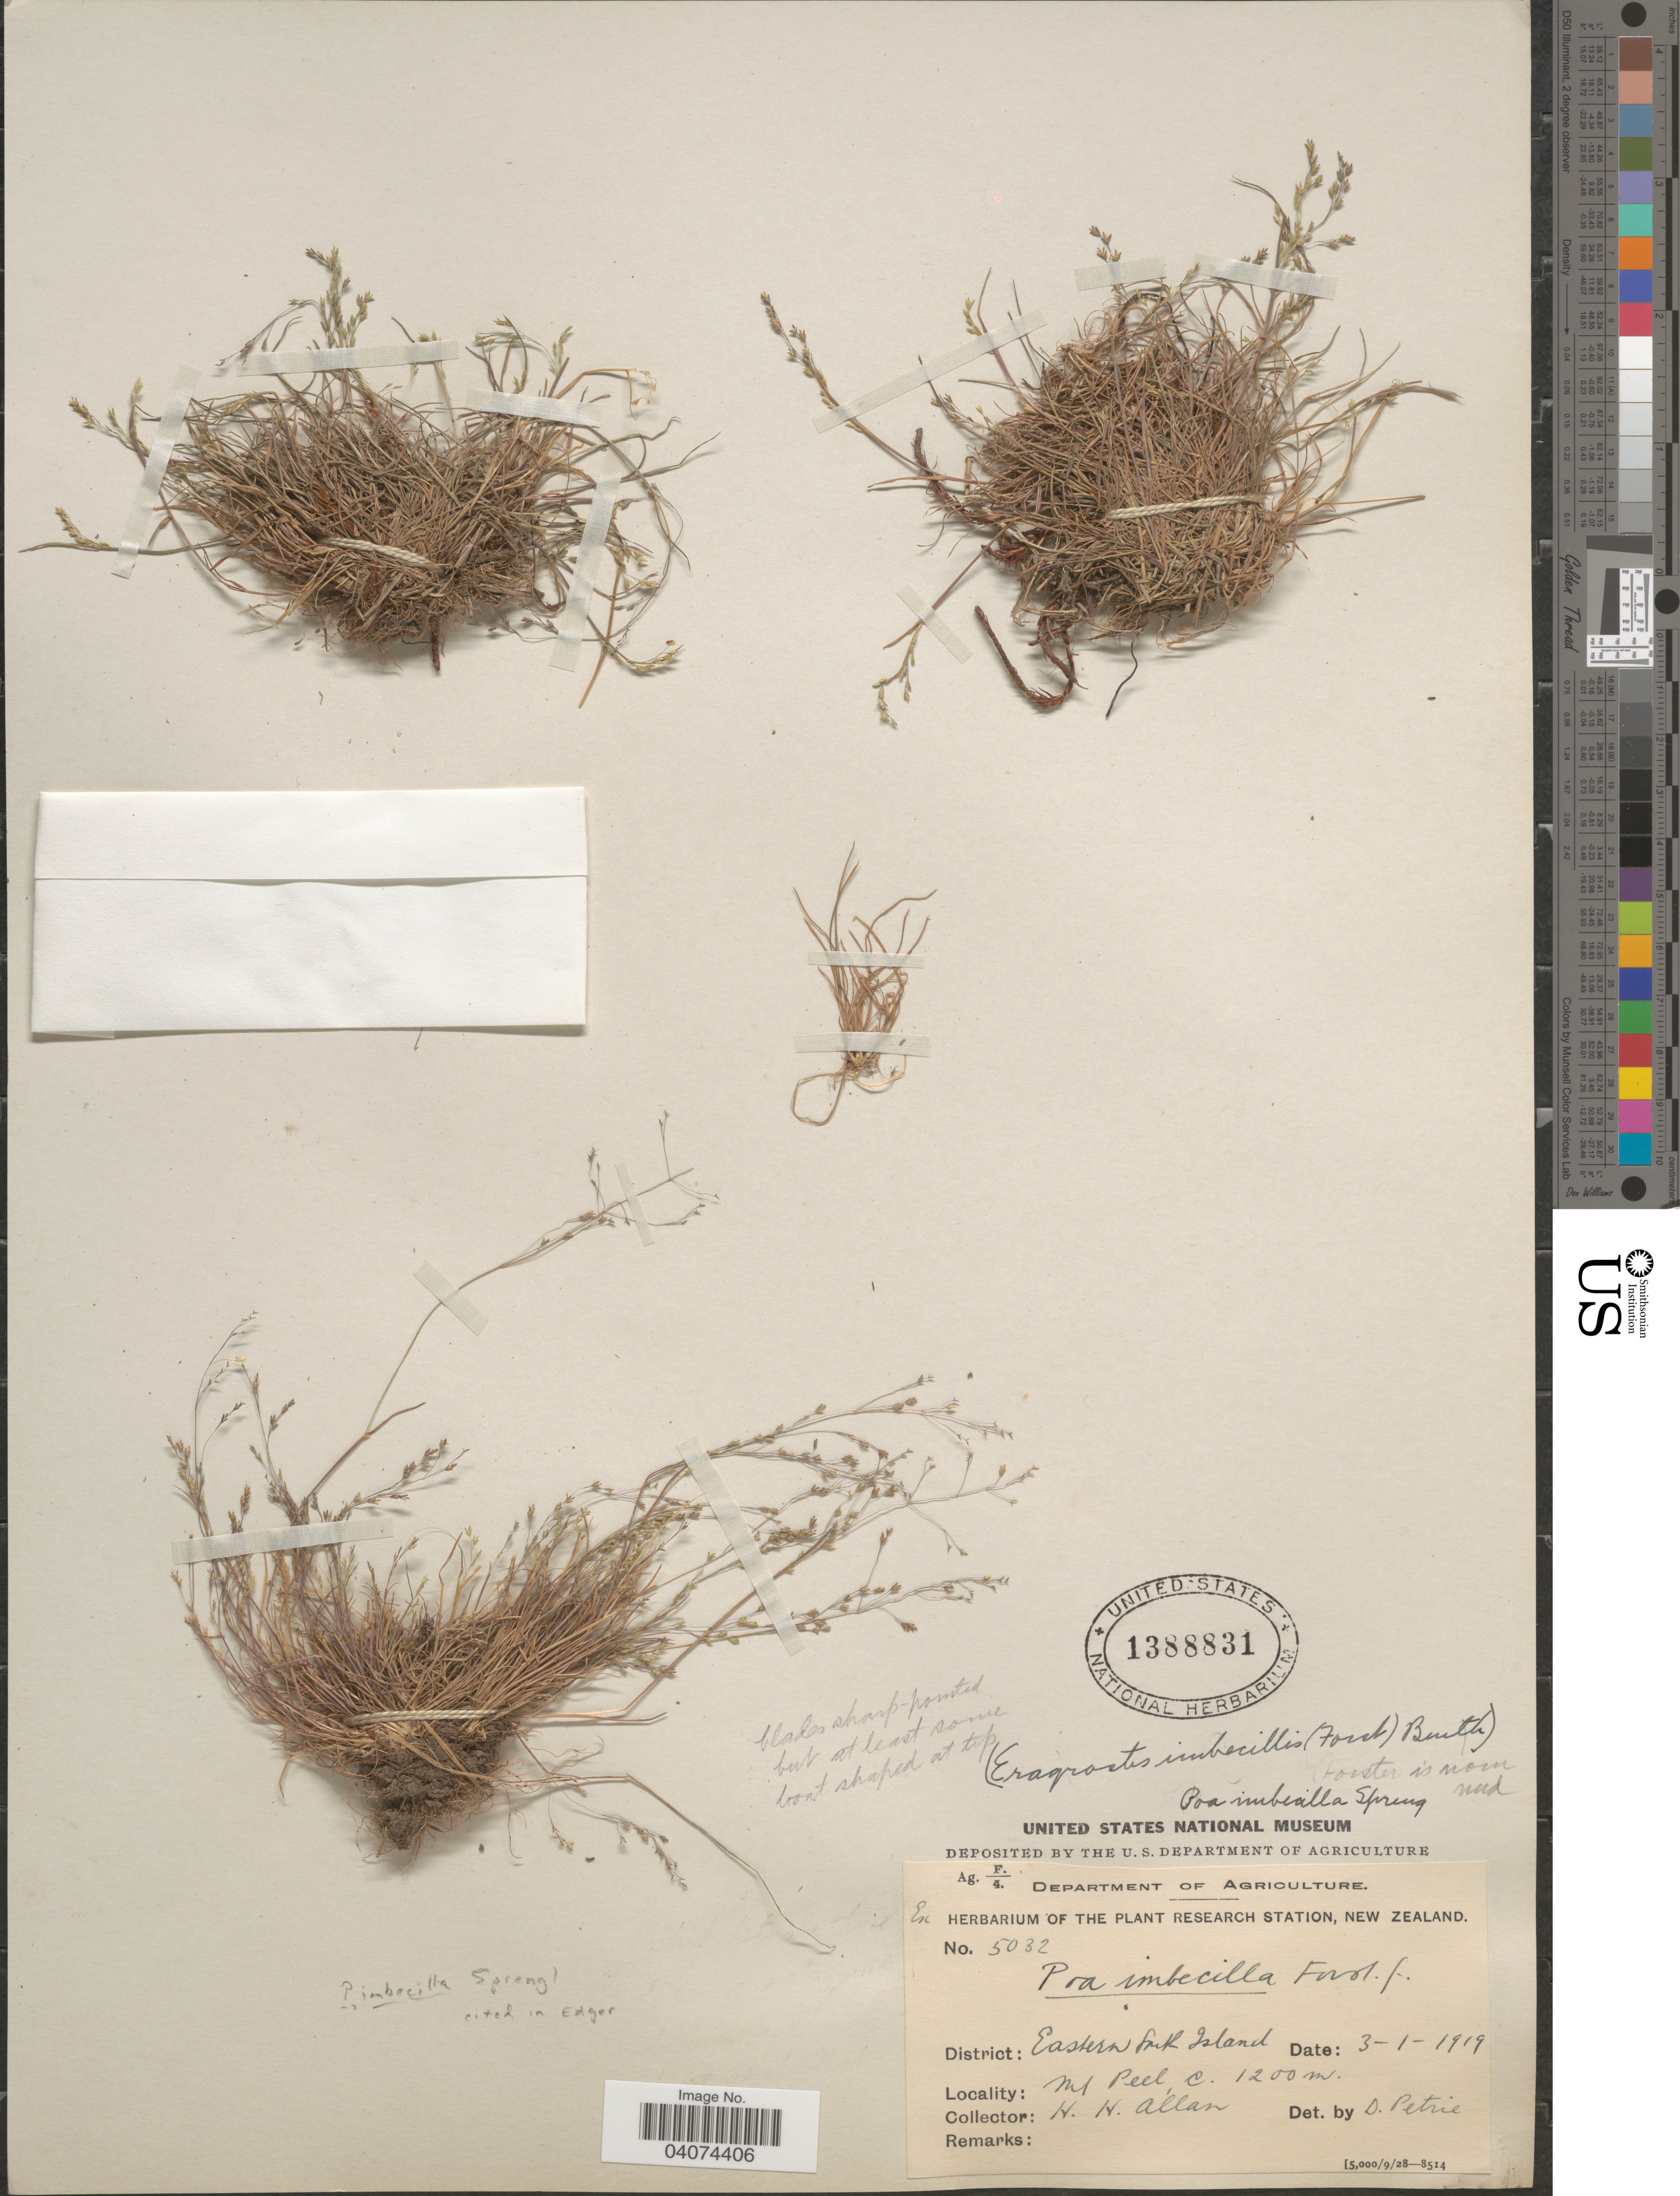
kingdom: Plantae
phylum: Tracheophyta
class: Liliopsida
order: Poales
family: Poaceae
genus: Poa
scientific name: Poa imbecilla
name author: Sol. ex Spreng.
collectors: H. Allan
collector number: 5032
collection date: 1919-01-03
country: New Zealand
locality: District: Eastern South Island. Mt Peel.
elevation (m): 1200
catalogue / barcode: US 1388831